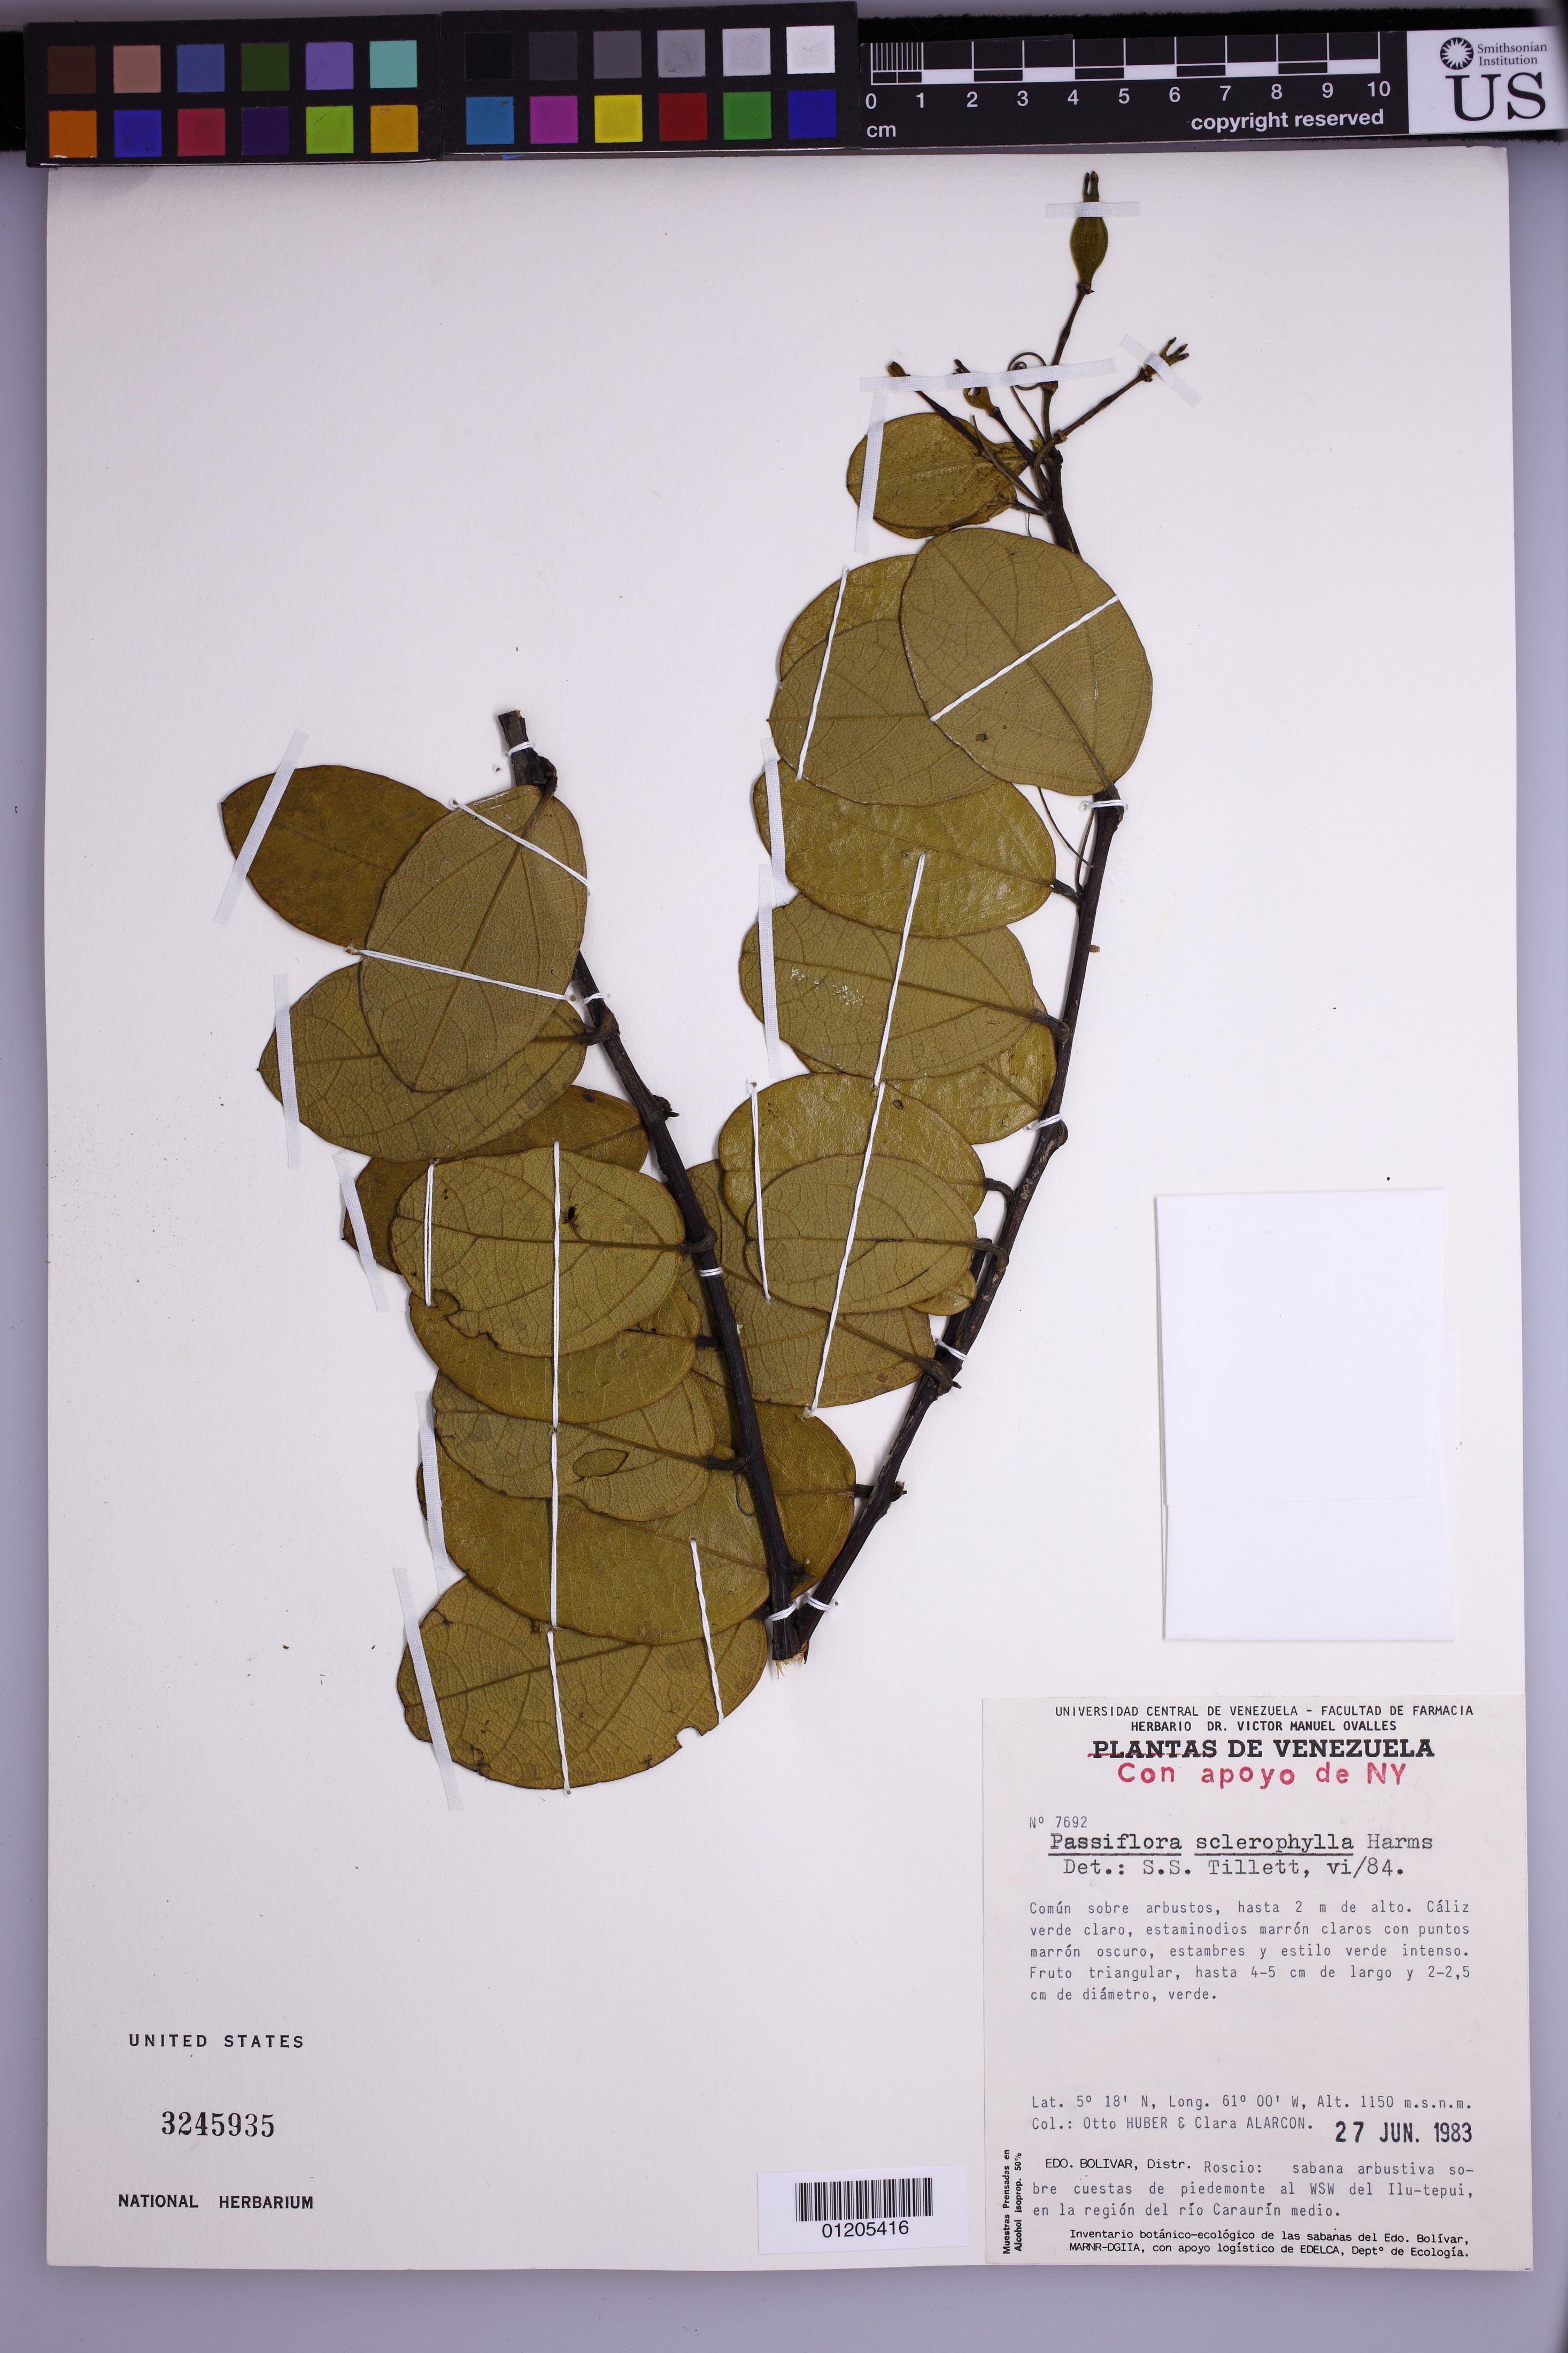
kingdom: Plantae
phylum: Tracheophyta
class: Magnoliopsida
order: Malpighiales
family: Passifloraceae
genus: Passiflora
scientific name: Passiflora sclerophylla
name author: Harms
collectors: O. Huber & C. Alarcon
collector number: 7692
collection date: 1983-06-27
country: Venezuela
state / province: Bolivar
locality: Distr. Roscio: sabana arbustiva sobre cuestas de piedemonte al WSW del Ilu-tepui, en la region sel rio Caraurin medio.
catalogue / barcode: US 3245935